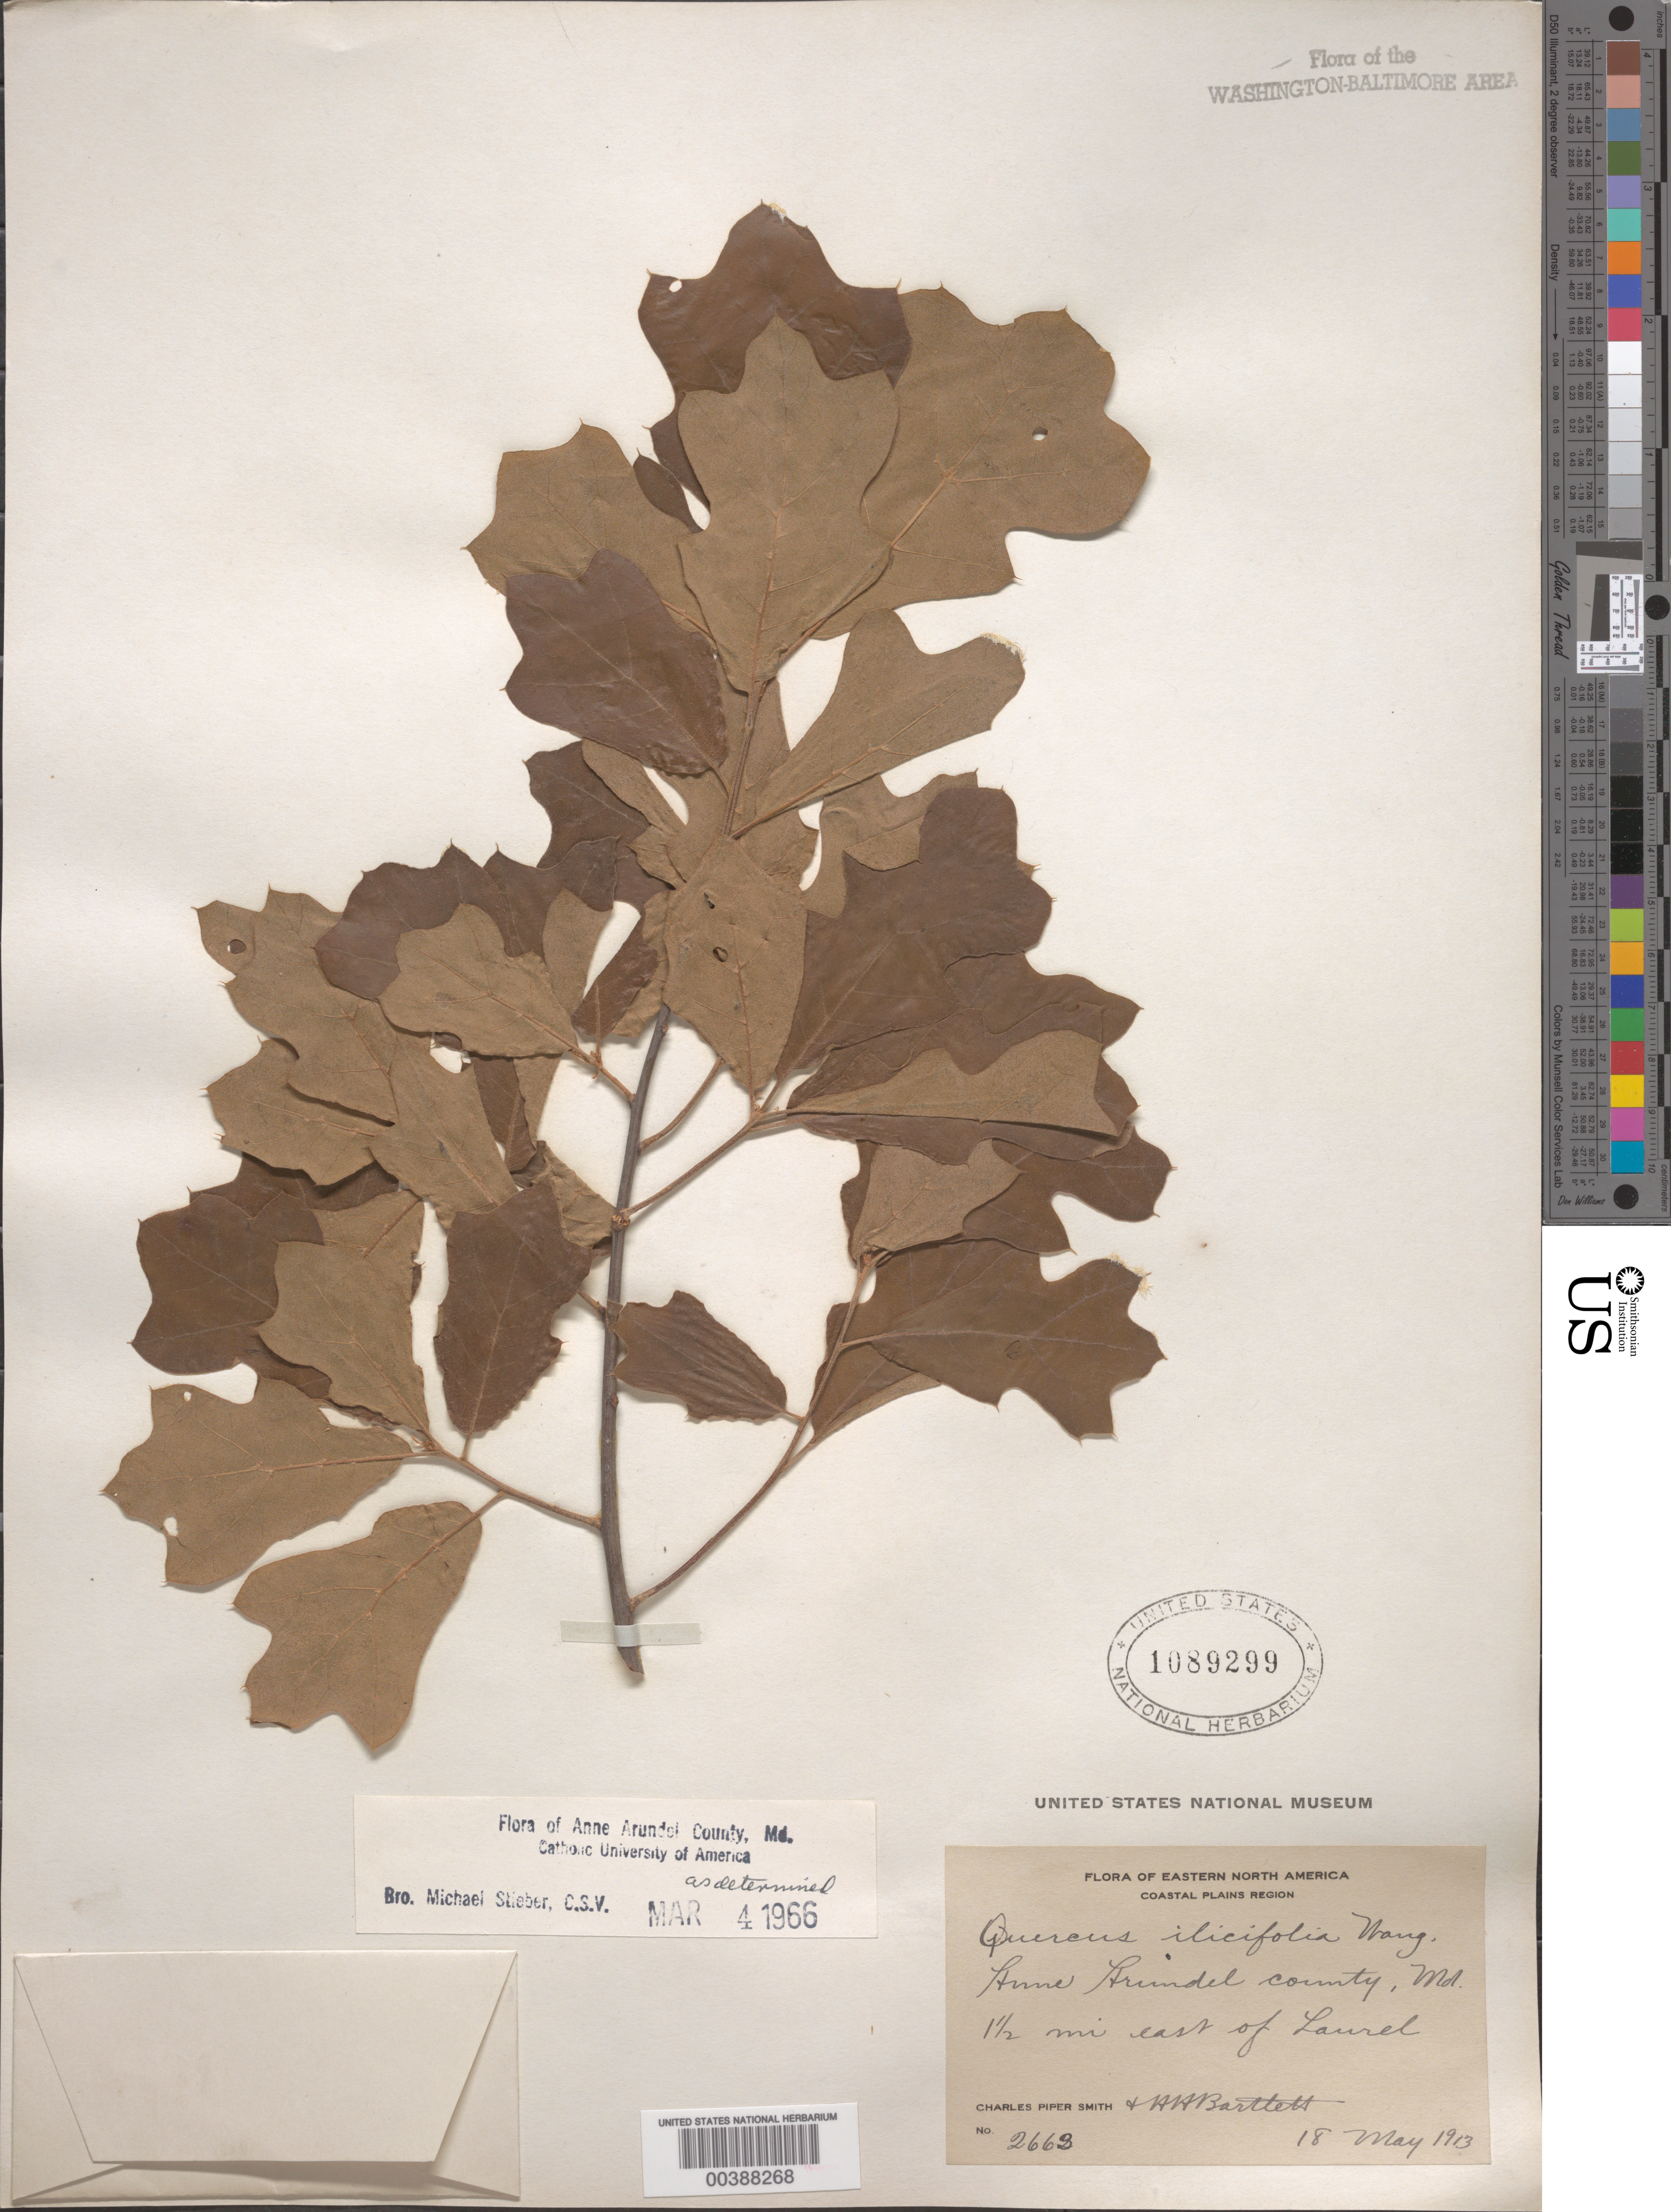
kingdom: Plantae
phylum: Tracheophyta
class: Magnoliopsida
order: Fagales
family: Fagaceae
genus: Quercus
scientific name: Quercus ilicifolia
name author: Wangenh.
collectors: C. P. Smith & H. H. Bartlett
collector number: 2663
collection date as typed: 18 May 1913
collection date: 1913-05-18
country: United States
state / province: Maryland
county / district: Anne Arundel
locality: East of Laurel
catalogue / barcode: US 1089299